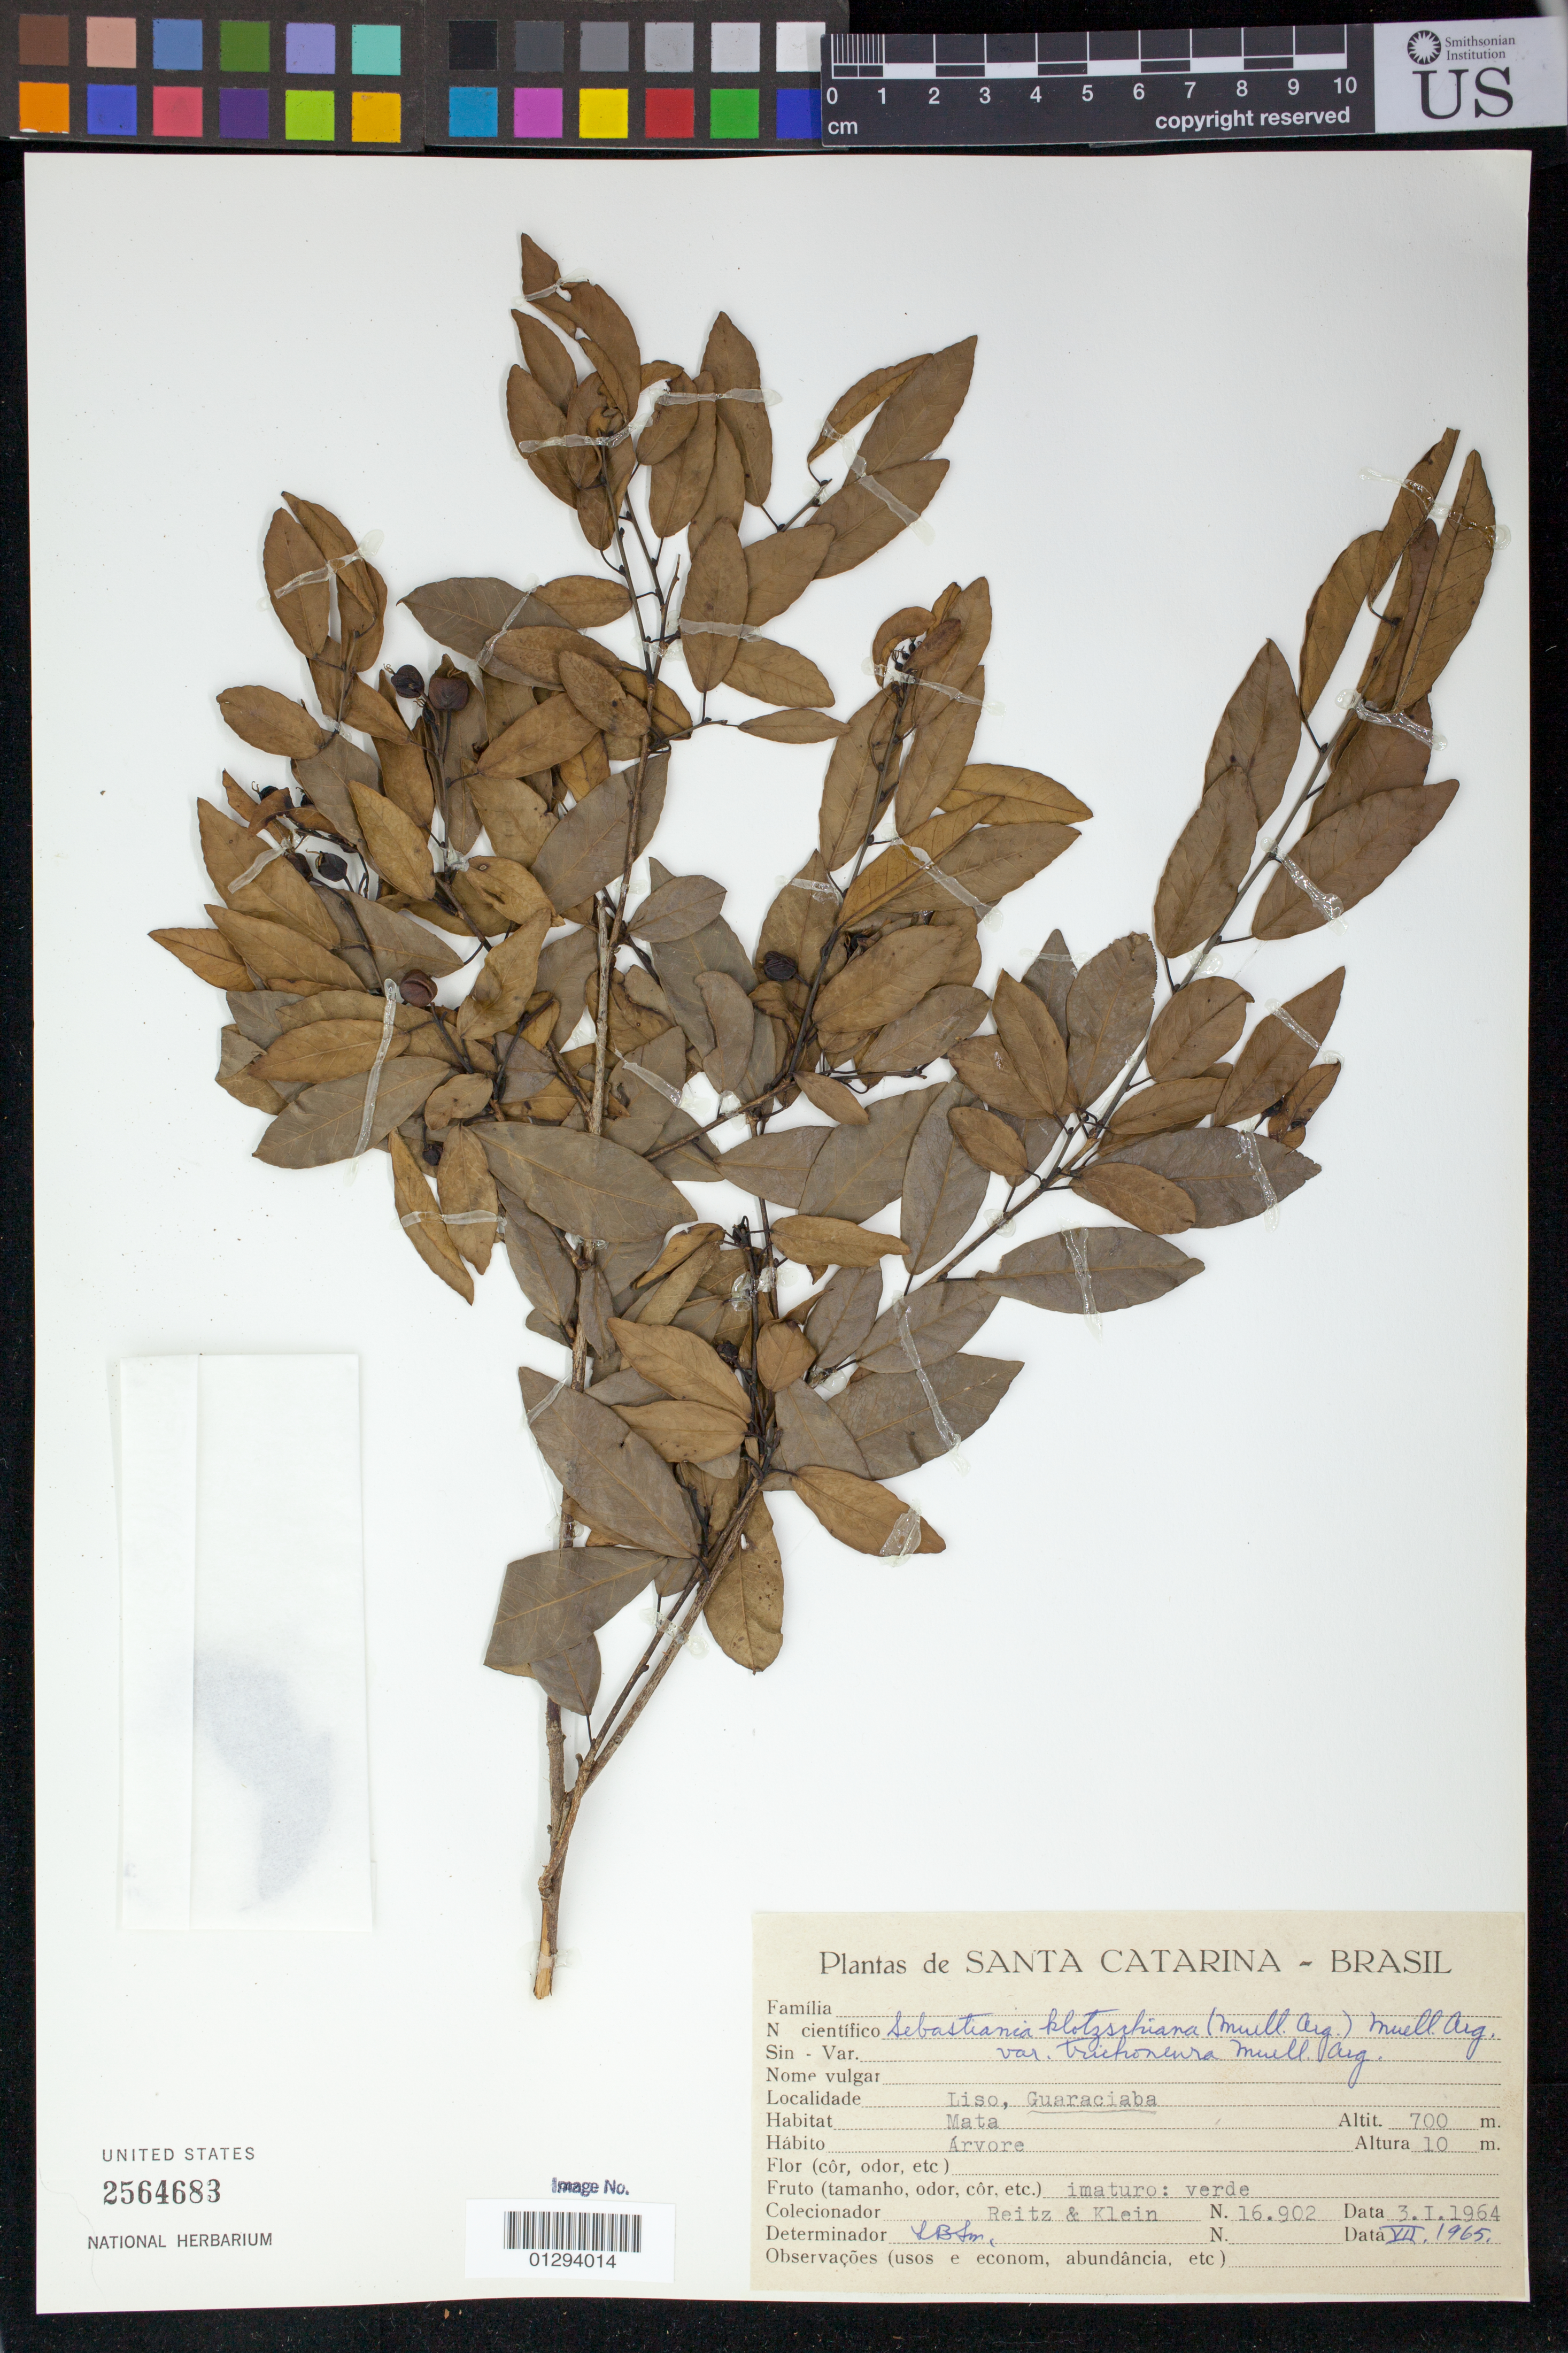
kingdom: Plantae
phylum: Tracheophyta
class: Magnoliopsida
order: Malpighiales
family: Euphorbiaceae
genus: Sebastiania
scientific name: Sebastiania commersoniana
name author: (Baill.) L.B. Sm. & Downs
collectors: R. Reitz & Klein, --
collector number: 16902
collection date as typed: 3 Jan 1964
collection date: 1964-01-03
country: Brazil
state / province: Santa Catarina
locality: Liso, Guaraciaba.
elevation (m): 700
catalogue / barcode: US 2564683